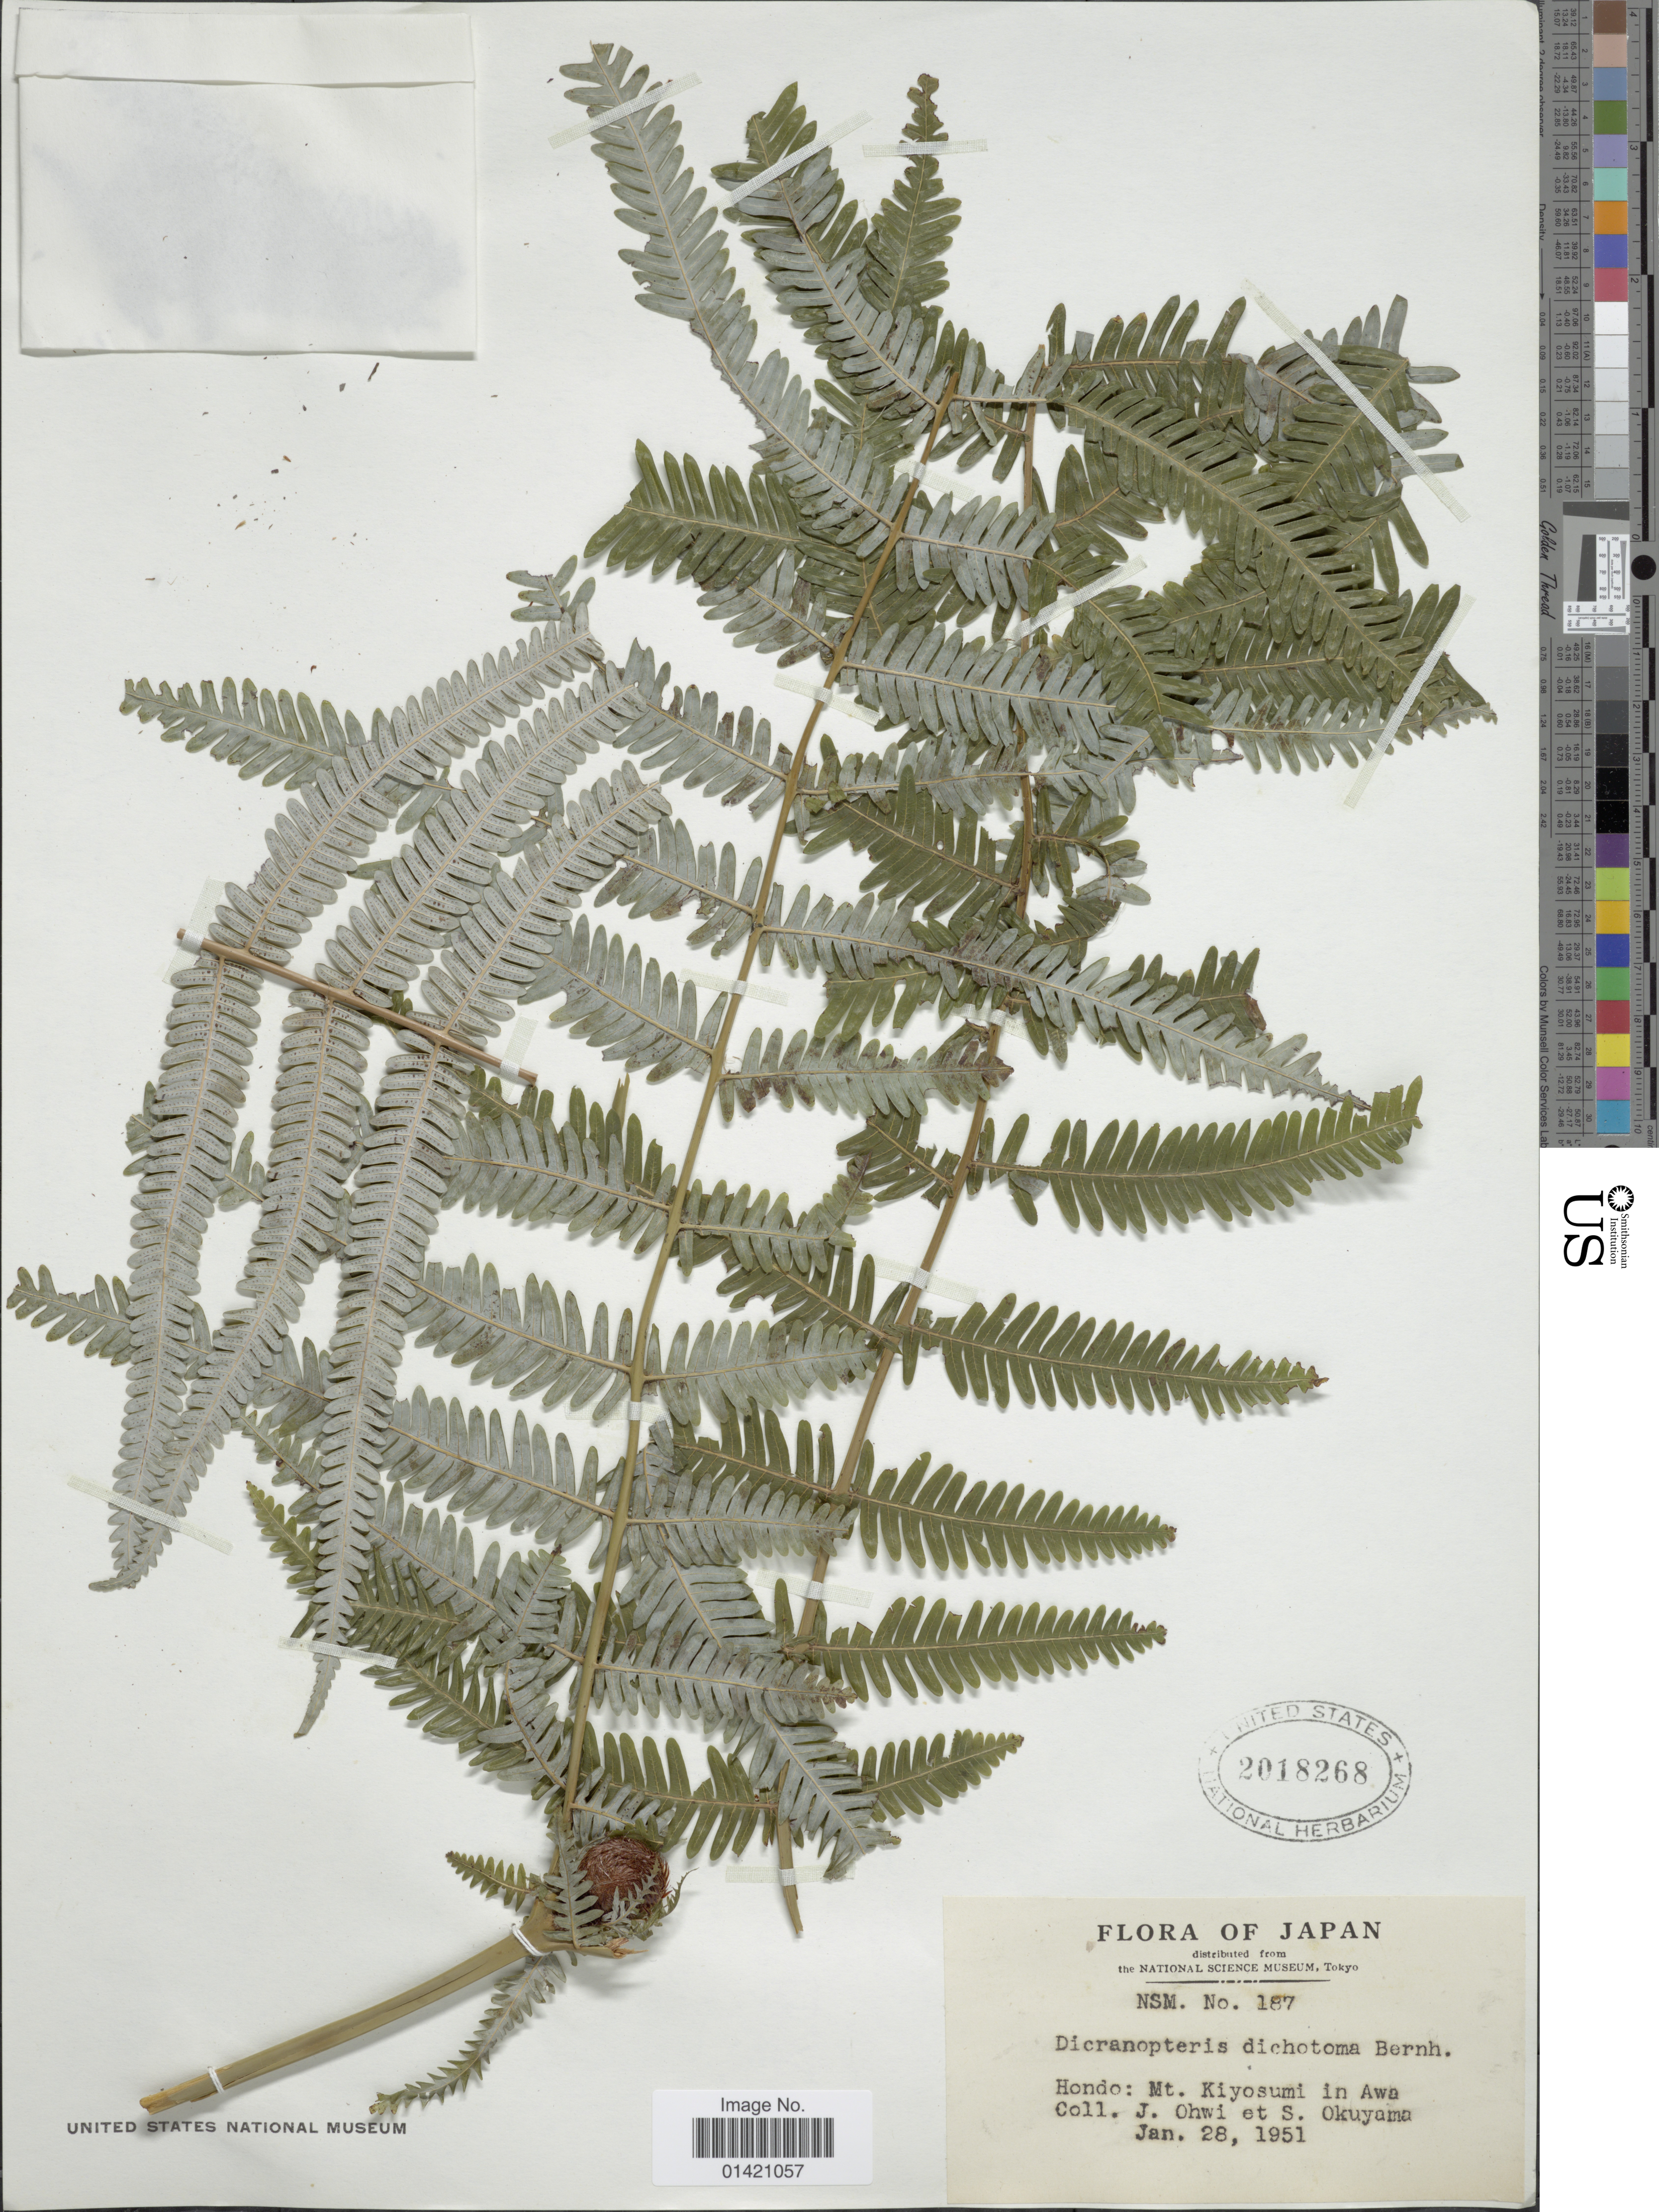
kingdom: Plantae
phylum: Tracheophyta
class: Polypodiopsida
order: Gleicheniales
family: Gleicheniaceae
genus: Diplopterygium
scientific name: Diplopterygium glaucum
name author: (Thunb. ex Houtt.) Nakai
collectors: J. Ohwi & S. Okuyama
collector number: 187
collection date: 1951-01-28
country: Japan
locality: Hondo: Mt. Kiyosumi in Awa.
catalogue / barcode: US 2018268